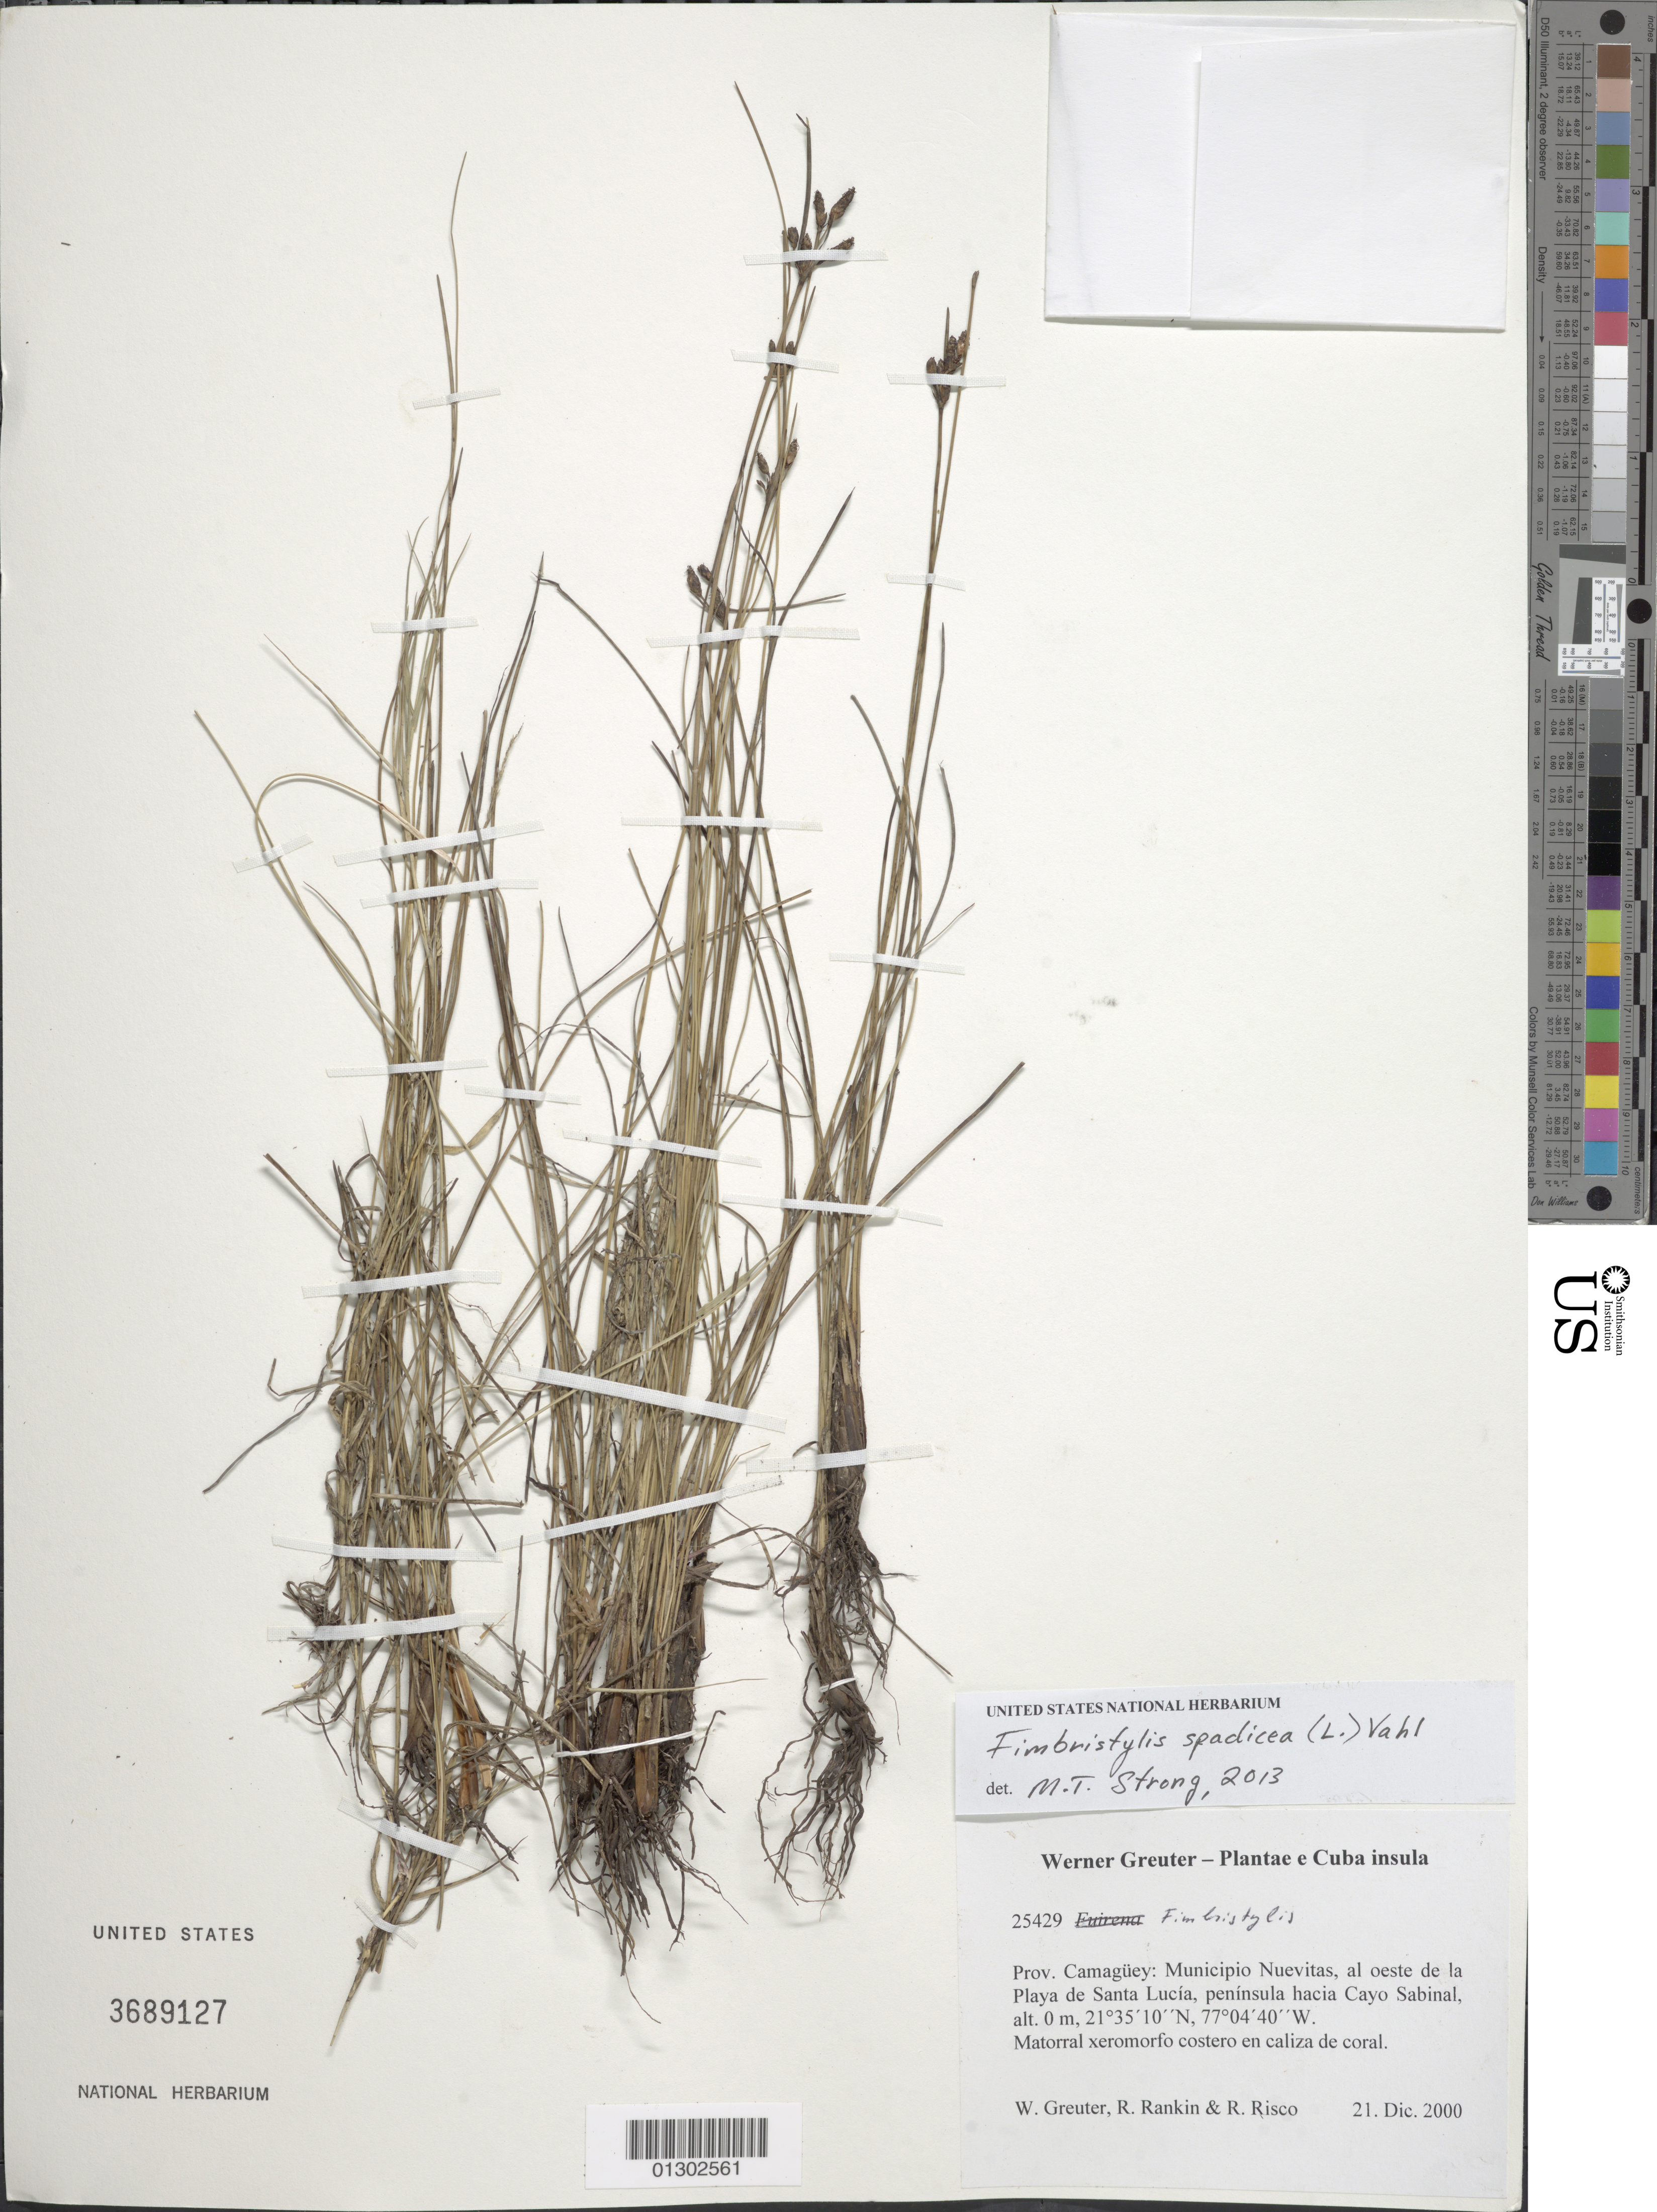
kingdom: Plantae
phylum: Tracheophyta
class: Liliopsida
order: Poales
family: Cyperaceae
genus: Fimbristylis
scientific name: Fimbristylis spadicea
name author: (L.) Vahl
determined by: Strong, M. T., (US), Smithsonian Institution - National Museum of Natural History (UNITED STATES)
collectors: W. R. Greuter, R. Rankin Rodriguez & R. Risco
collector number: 25429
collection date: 2000-12-21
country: Cuba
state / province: Camagüey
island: Cuba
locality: Municipio Nuevitas, al oeste de la Playa de Santa Lucía, península hacia Cayo Sabinal.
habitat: Matorral xeromorfo costero en caliza de coral.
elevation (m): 0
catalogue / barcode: US 3689127